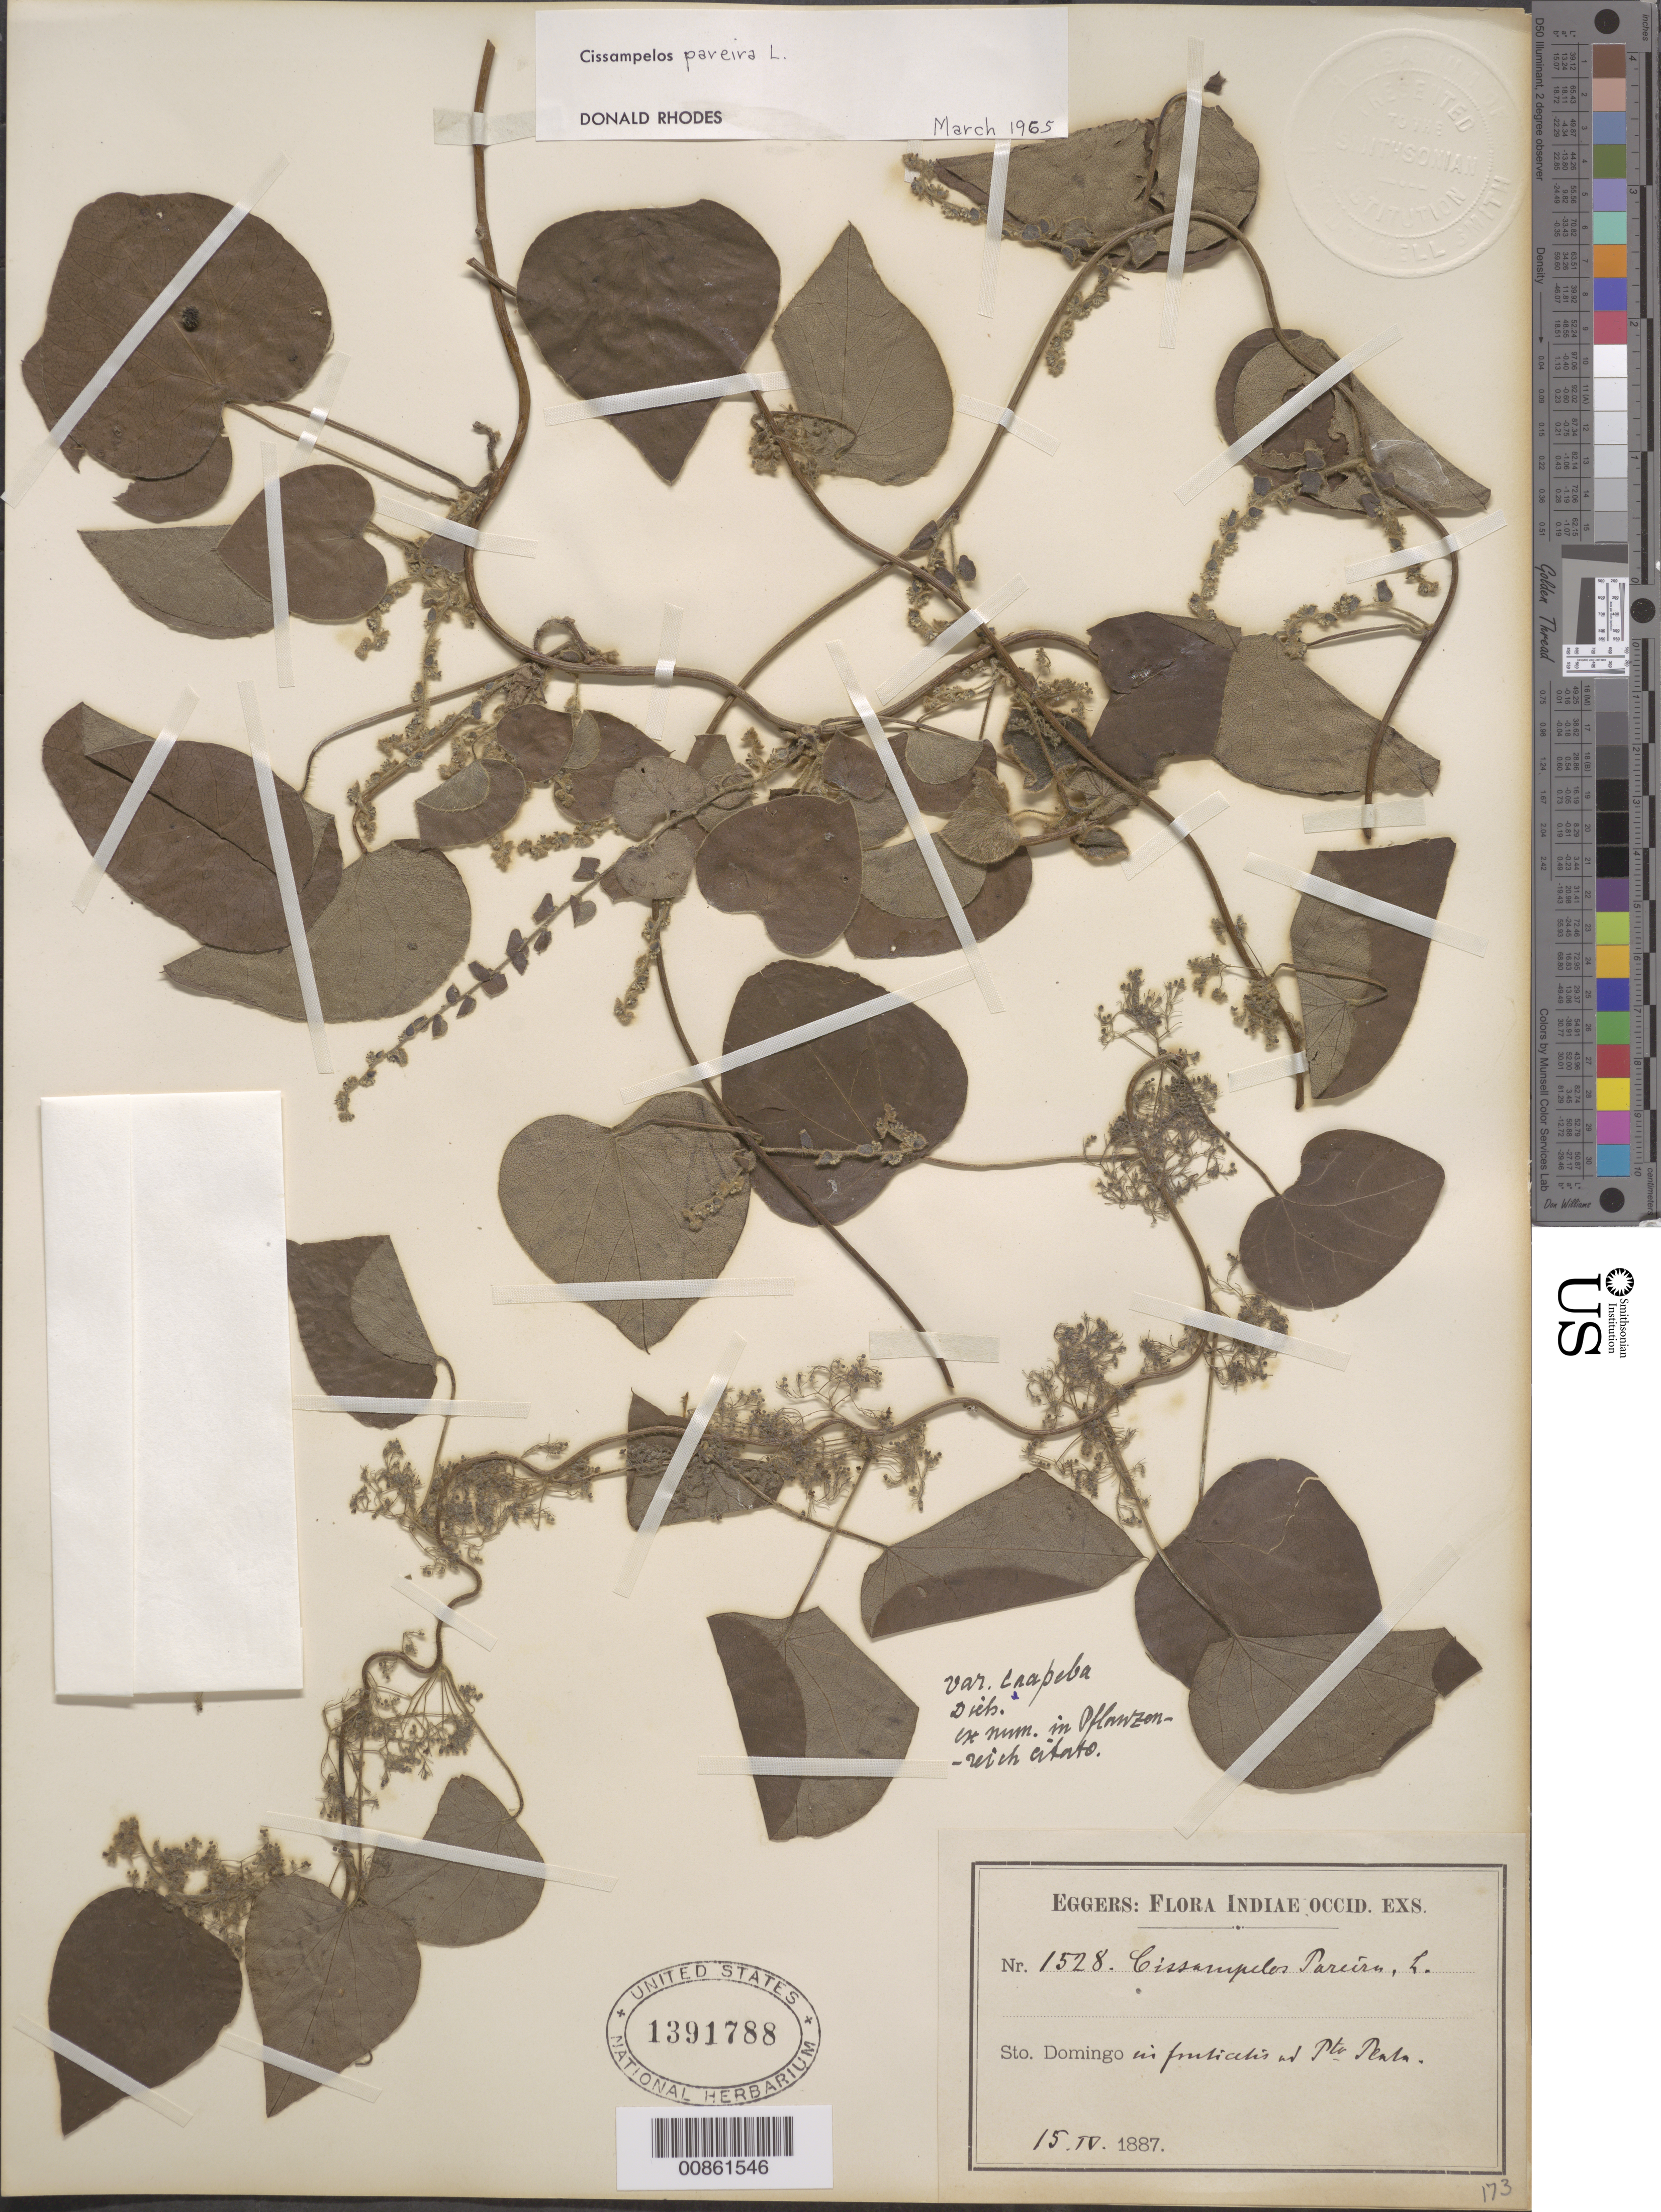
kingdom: Plantae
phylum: Tracheophyta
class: Magnoliopsida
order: Ranunculales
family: Menispermaceae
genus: Cissampelos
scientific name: Cissampelos pareira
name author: L.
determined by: Rhodes, D.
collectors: H. F. A. von Eggers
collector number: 1528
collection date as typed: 15 Apr 1887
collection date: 1887-04-15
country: Dominican Republic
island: Hispaniola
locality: Sto. Domingo ad Pto. PLata.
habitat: In fruticetis.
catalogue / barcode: US 1391788